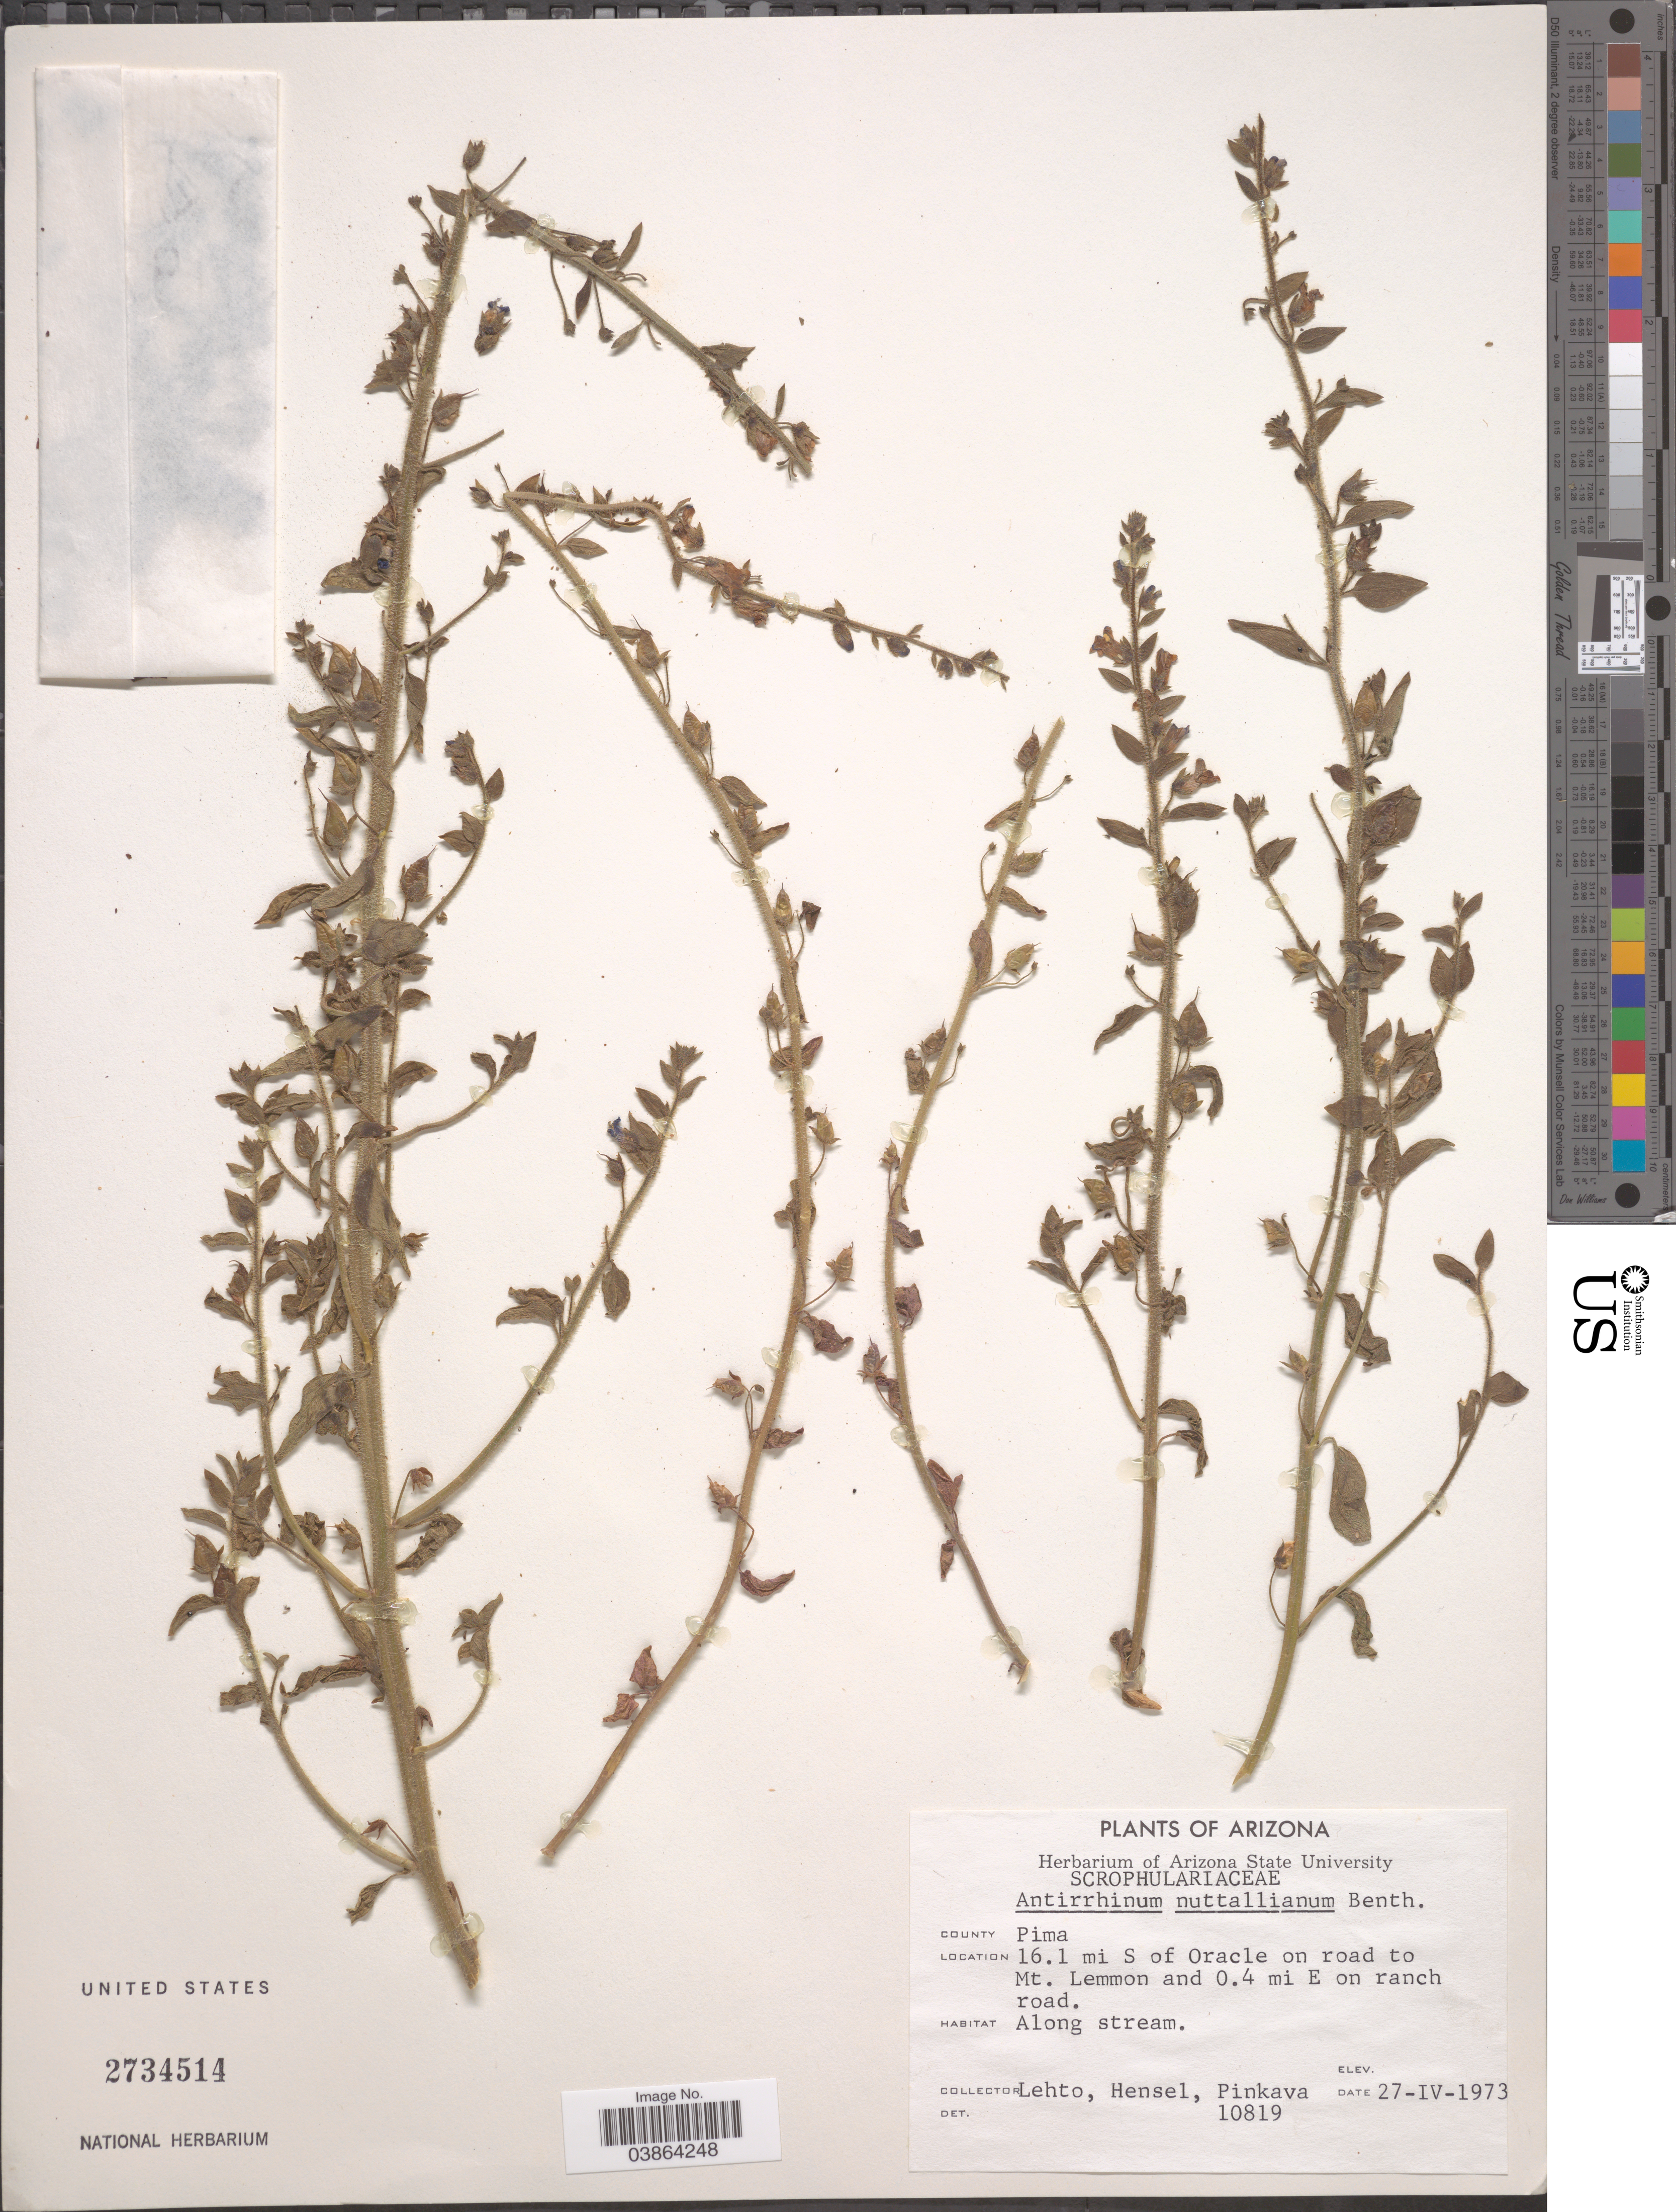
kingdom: Plantae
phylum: Tracheophyta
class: Magnoliopsida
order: Lamiales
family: Plantaginaceae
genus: Sairocarpus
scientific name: Sairocarpus nuttallianus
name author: (Benth.) D.A. Sutton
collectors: -. Lehto, -. Hensel & -. Pinkava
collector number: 10819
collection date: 1973-04-27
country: United States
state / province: Arizona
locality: County Pima. 16.1 mi S of Oracle on road to Mt. Lemmon and 0.4 mi E on ranch road.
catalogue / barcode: US 2734514